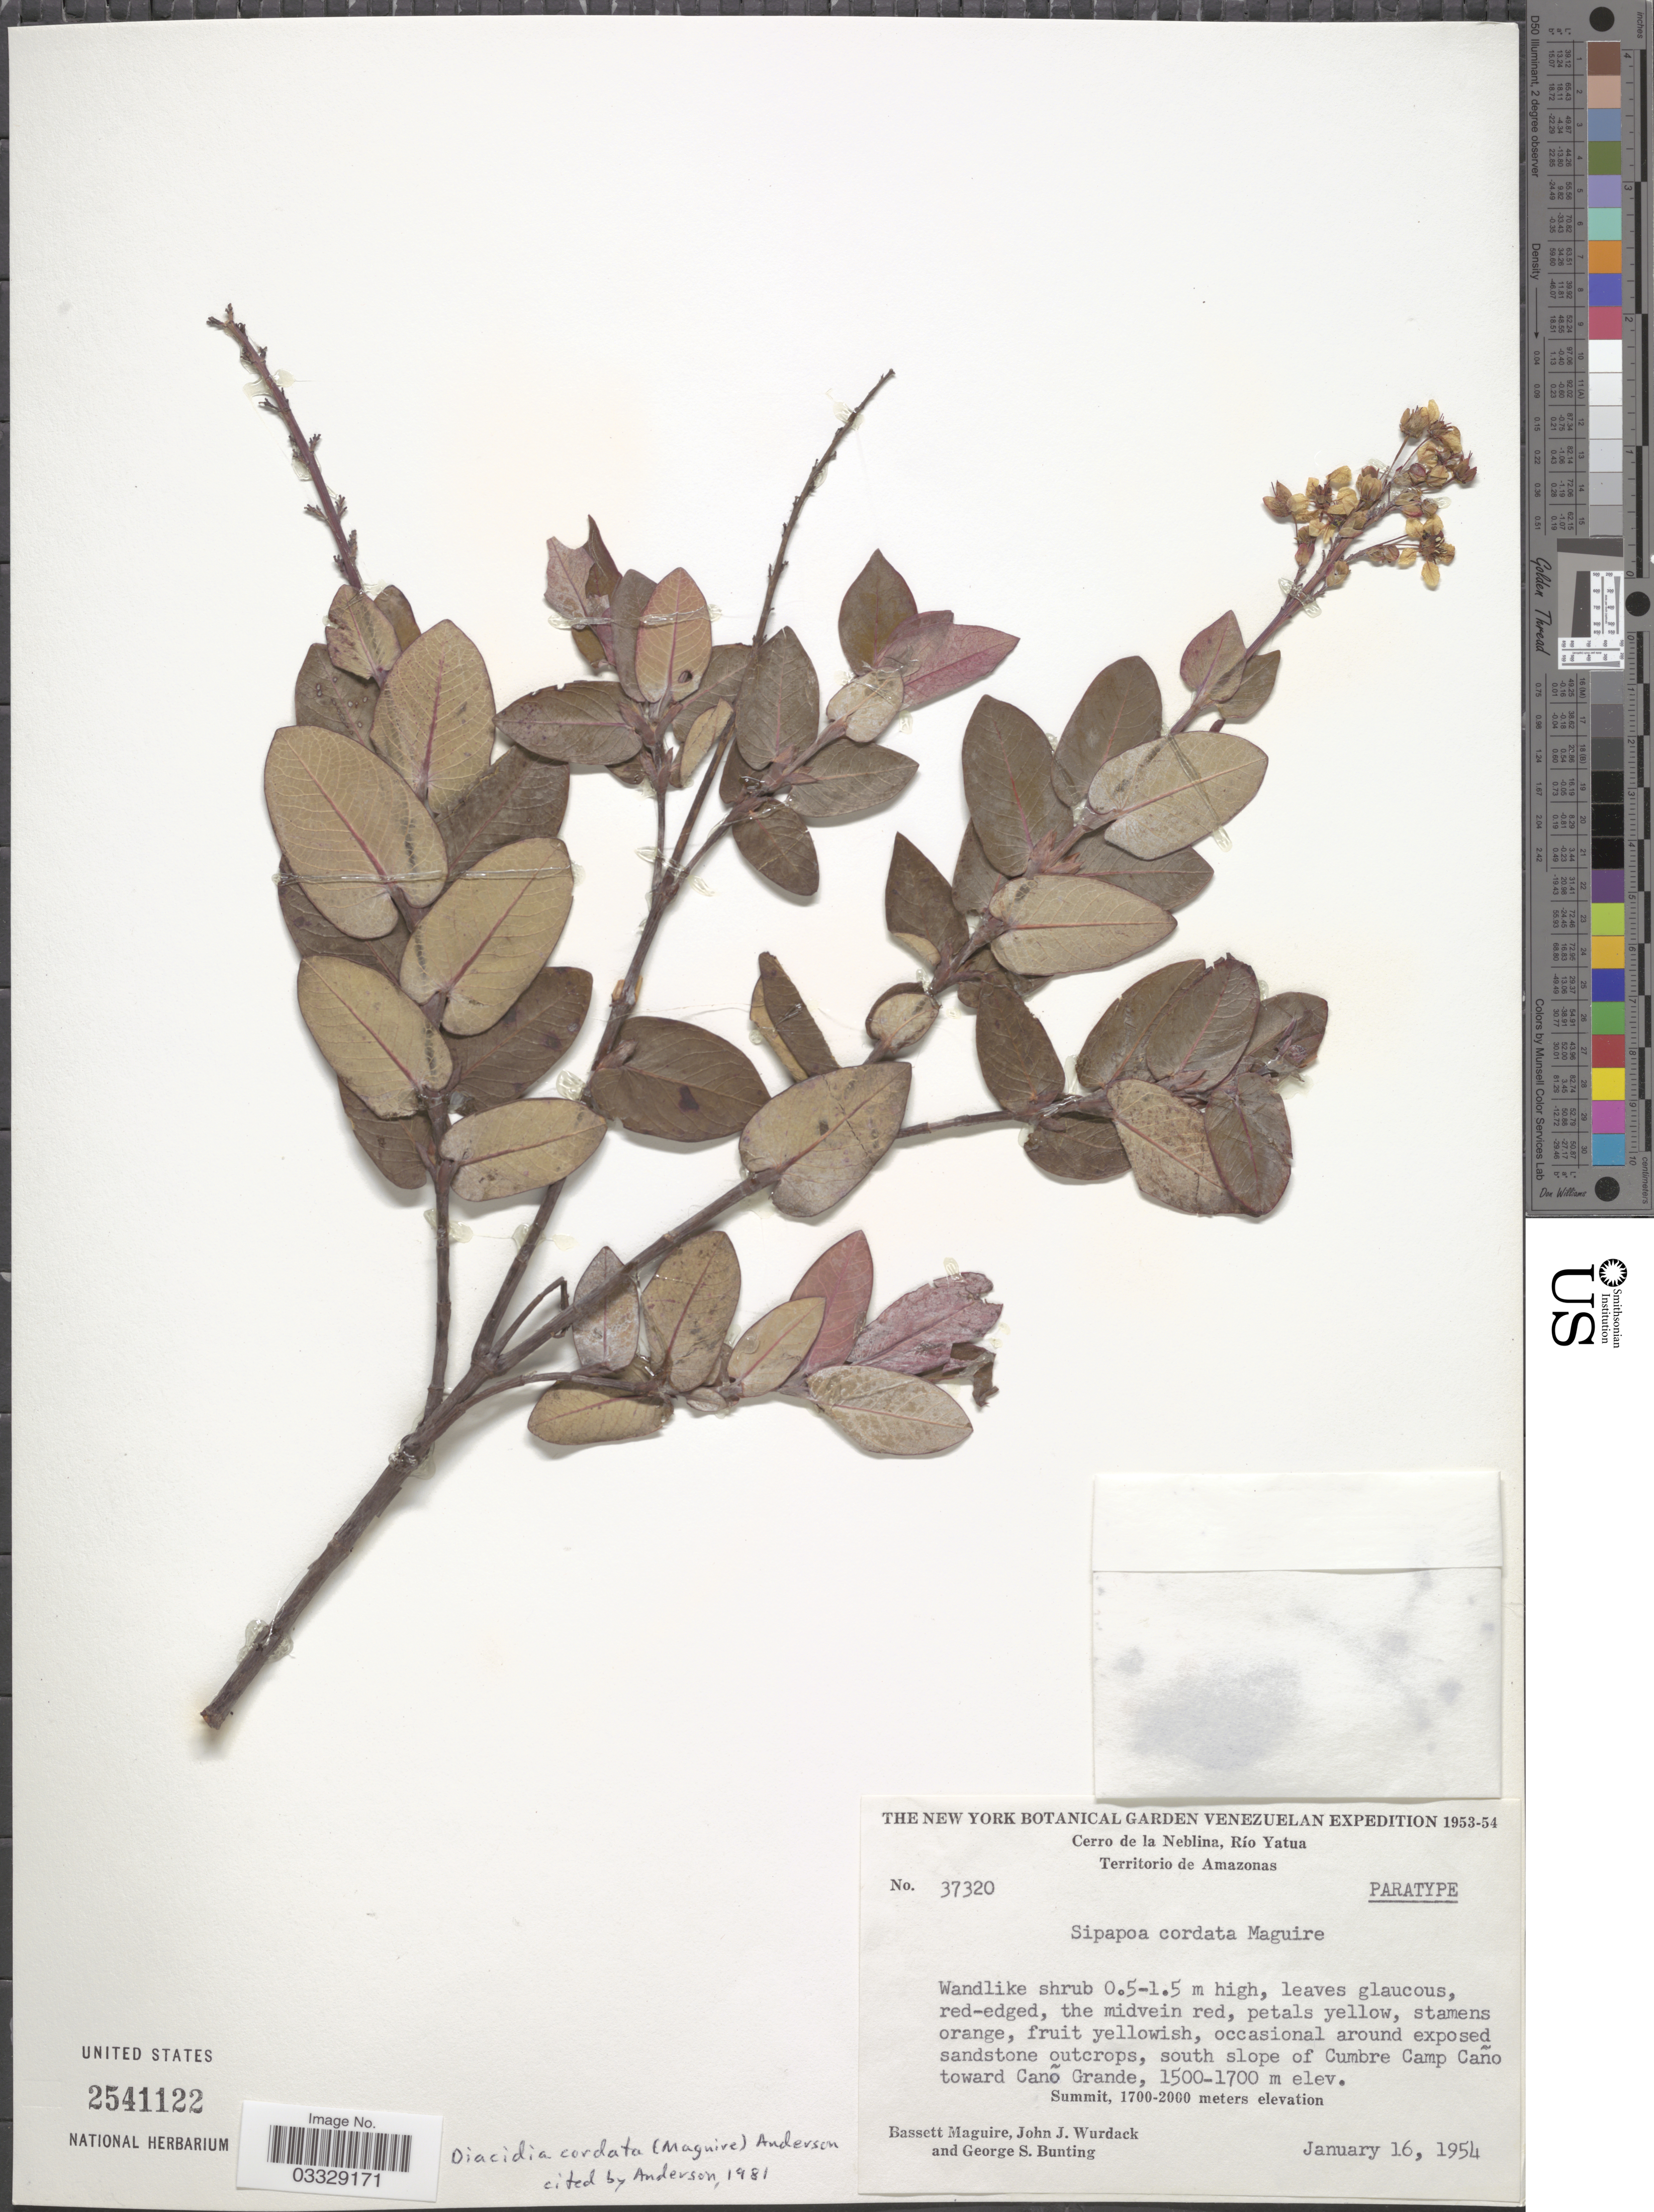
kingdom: Plantae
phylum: Tracheophyta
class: Magnoliopsida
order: Malpighiales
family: Malpighiaceae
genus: Diacidia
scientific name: Diacidia cordata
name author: (Maguire) W.R. Anderson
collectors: B. Maguire, J. J. Wurdack & G. S. Bunting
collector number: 37320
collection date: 1954-01-16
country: Venezuela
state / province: Amazonas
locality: Cerro de la Neblina, Río Yatua. Territorio de Amazonas. South slope of Cumbre Camp Caño toward Caño Grande. Summit.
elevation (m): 1500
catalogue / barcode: US 2541122